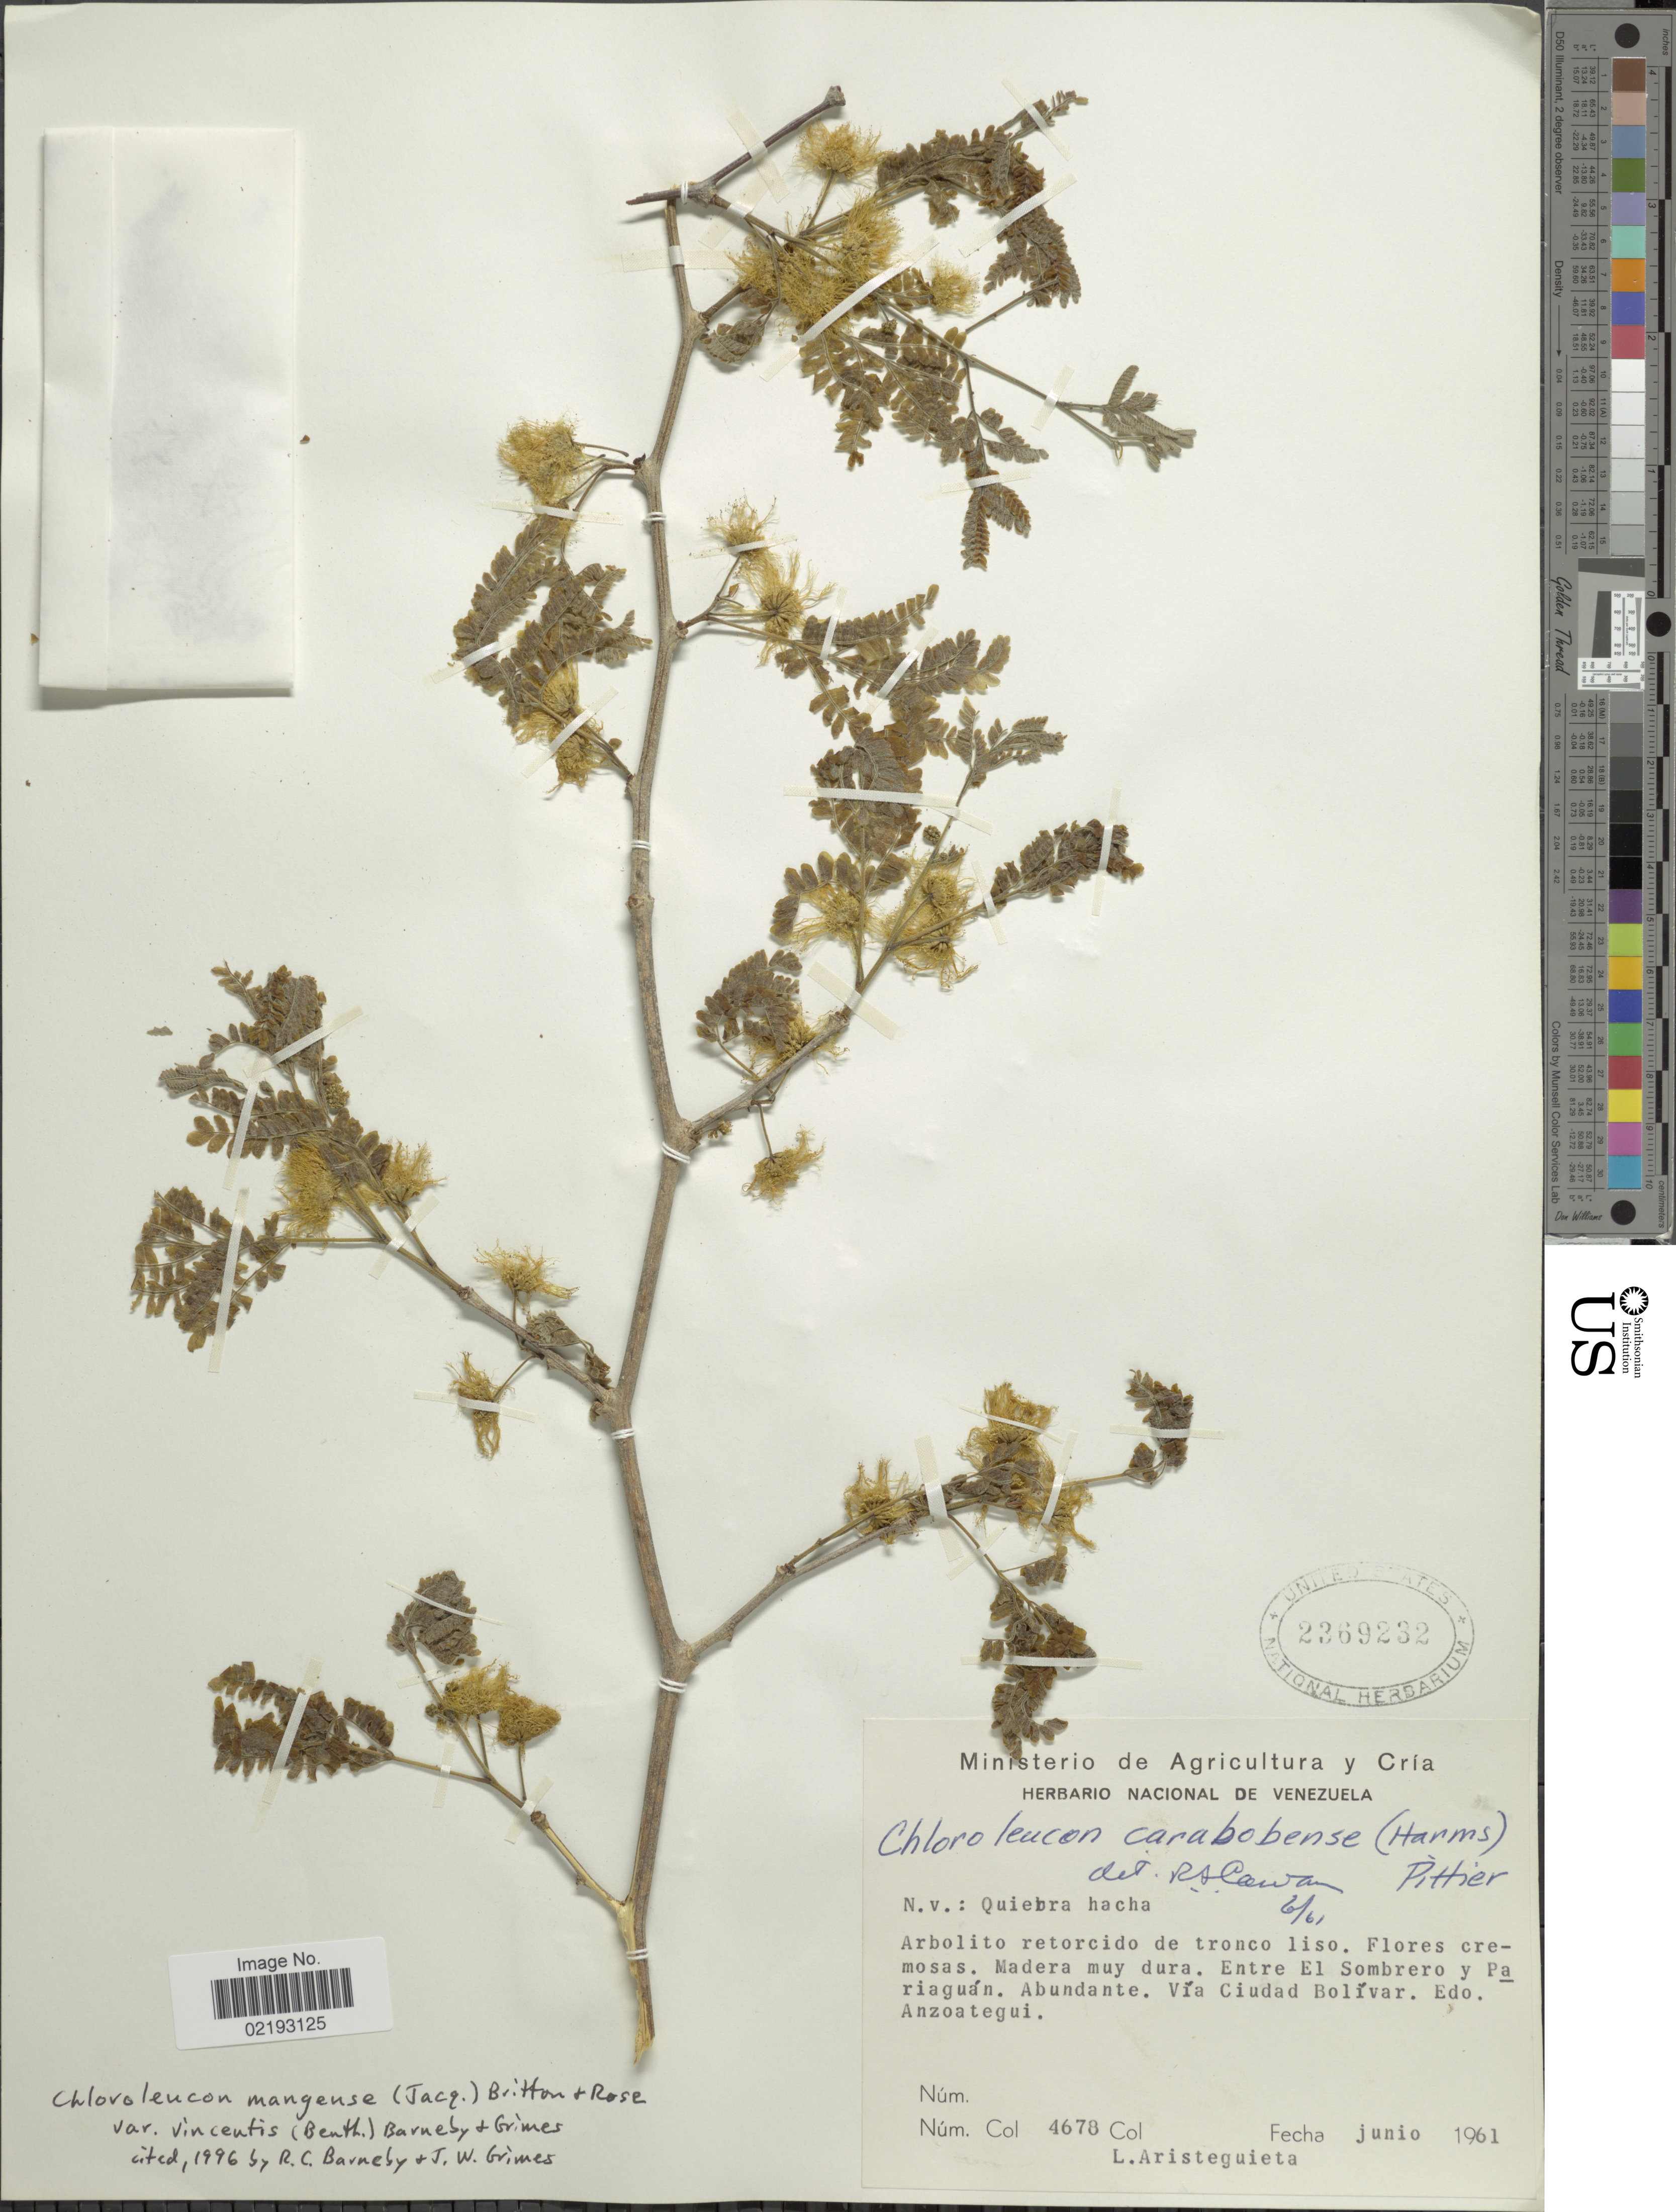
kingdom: Plantae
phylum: Tracheophyta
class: Magnoliopsida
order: Fabales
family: Fabaceae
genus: Chloroleucon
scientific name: Chloroleucon mangense var. vincentis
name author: (Benth.) Barneby & J.W. Grimes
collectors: L. Aristeguieta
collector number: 4678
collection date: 1961-06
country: Venezuela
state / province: Anzoategui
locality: Entre El Sombrero y Pariaguan, via Ciudad Bolivar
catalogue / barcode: US 2369232